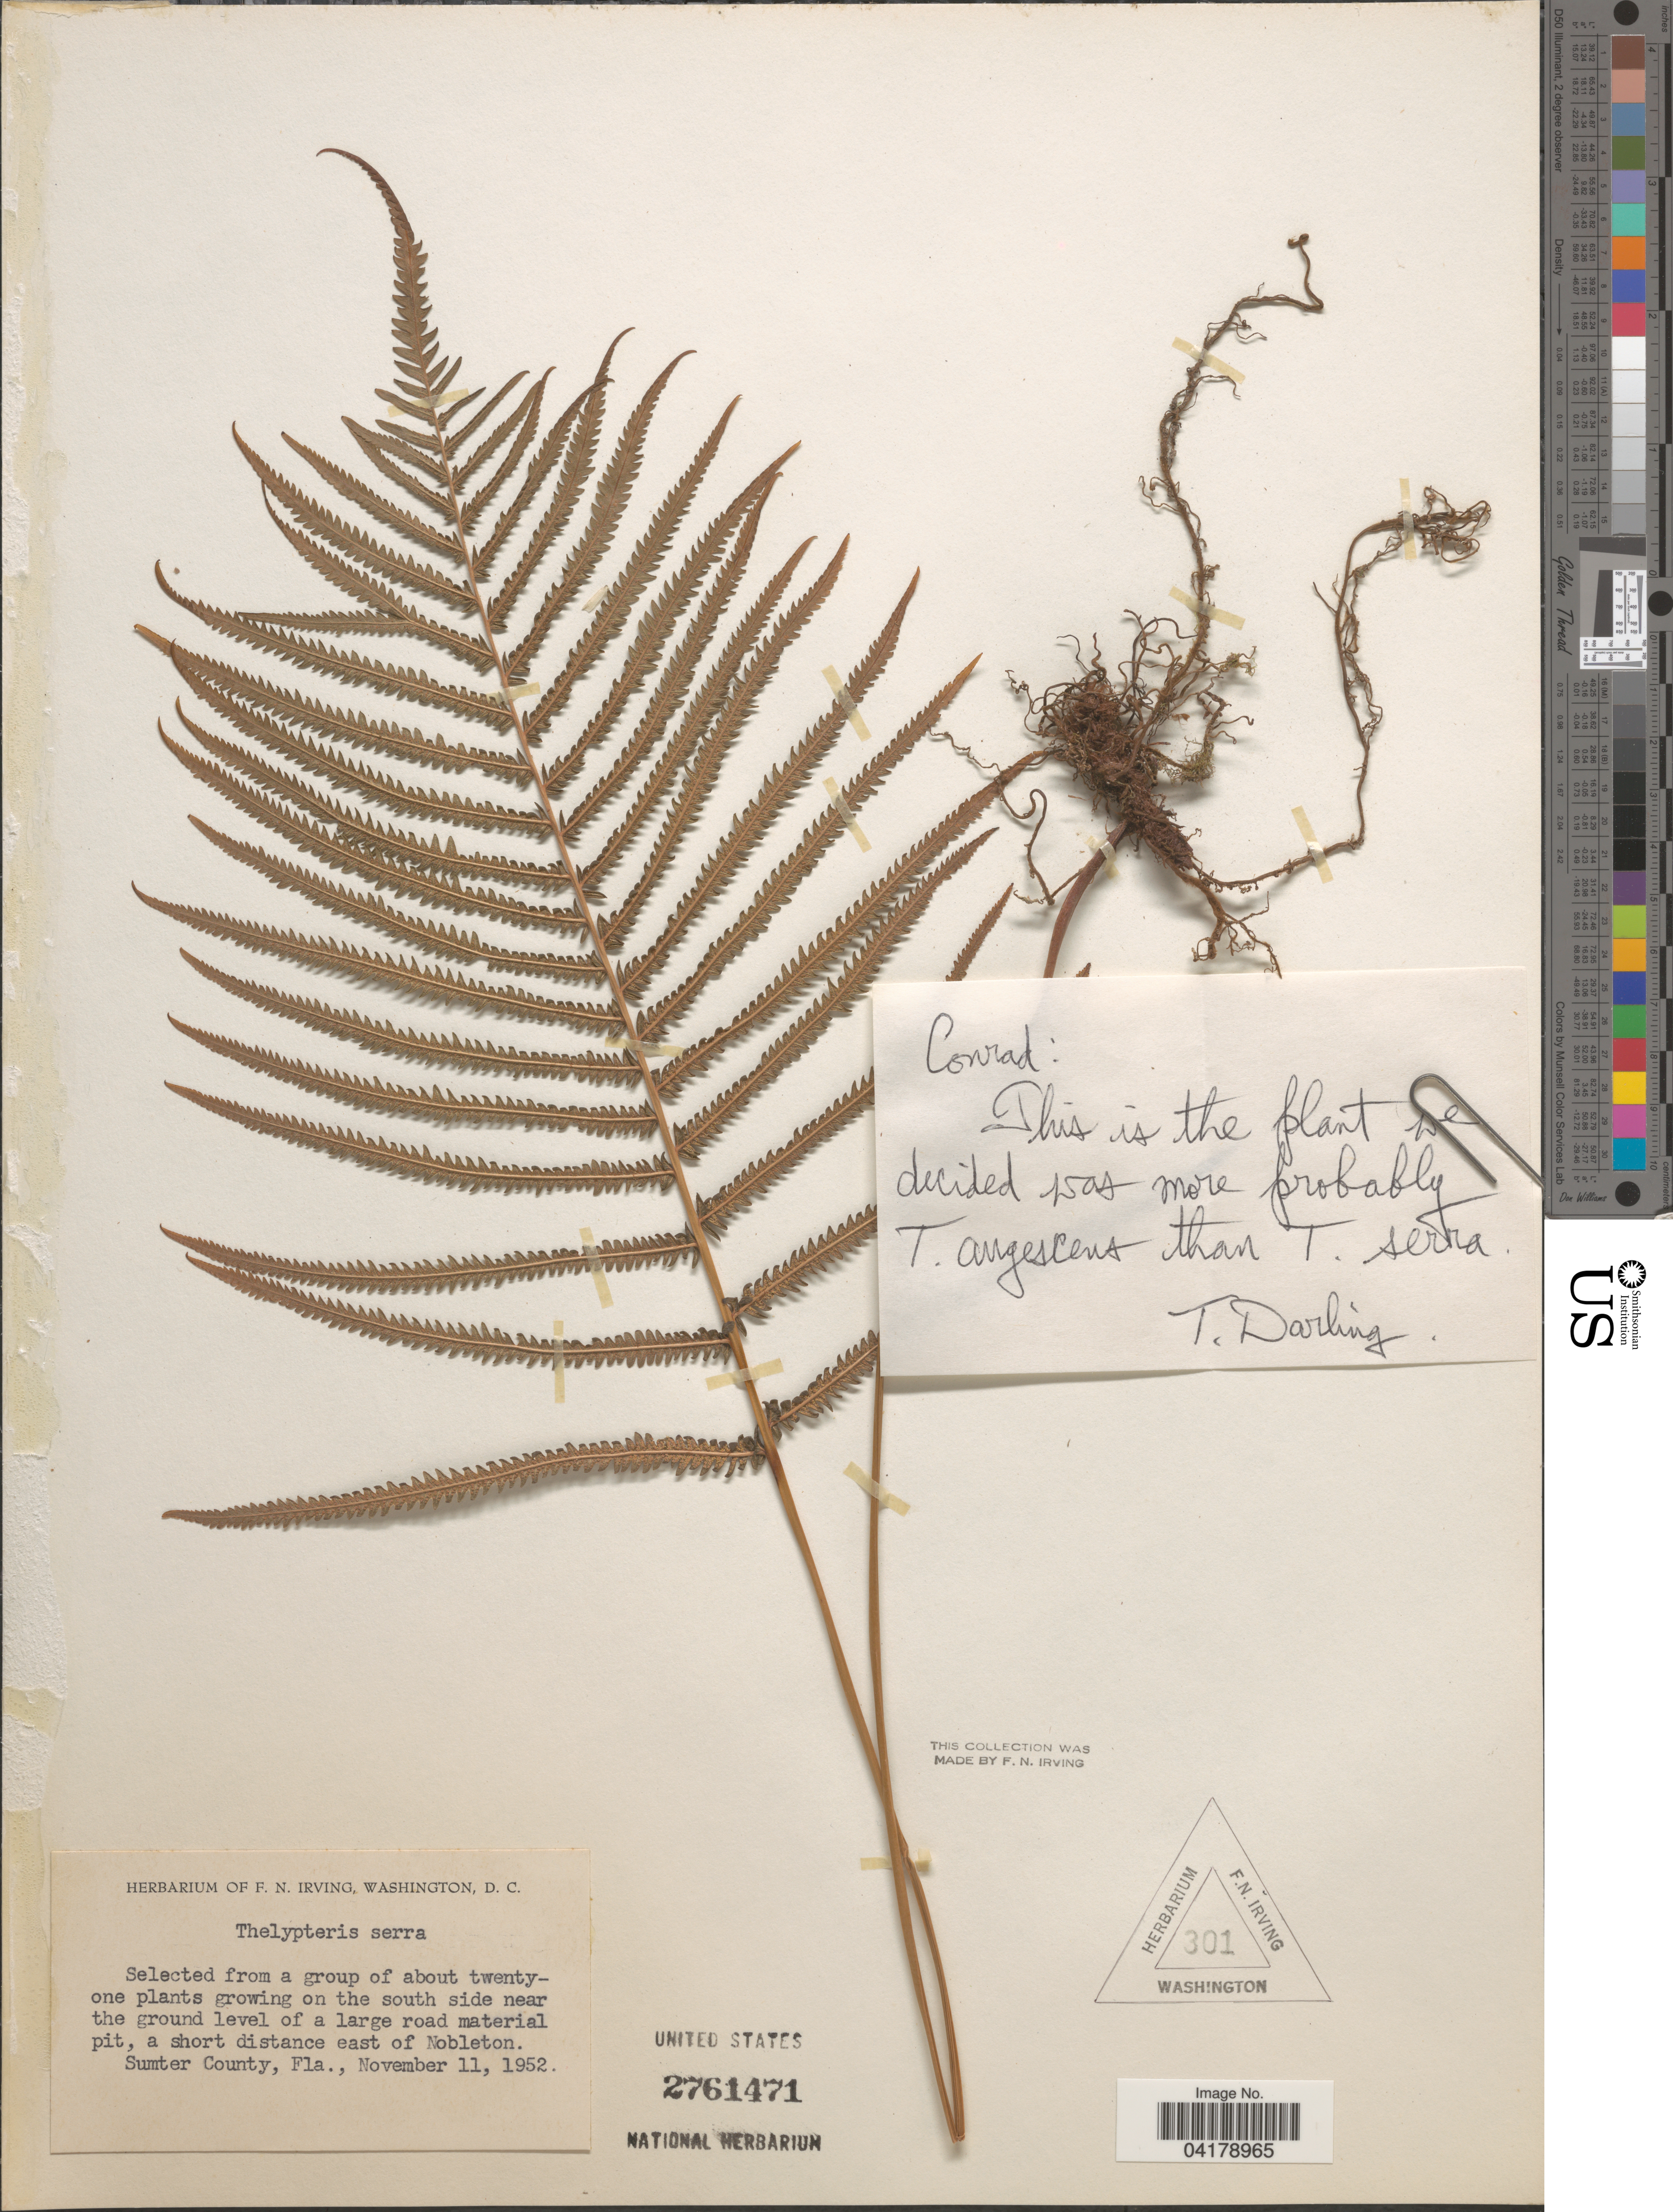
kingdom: Plantae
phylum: Tracheophyta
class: Polypodiopsida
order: Polypodiales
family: Thelypteridaceae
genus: Thelypteris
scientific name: Thelypteris serra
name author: (Sw.) R.P. St. John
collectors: ex herb. F.N. Irving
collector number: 301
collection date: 1952-11-11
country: United States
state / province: Florida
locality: Selected from a group of about twentyone plants growing on the south side near the ground level of a large road material pit, a short distance east of Nobleton. Sumter County.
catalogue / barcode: US 2761471